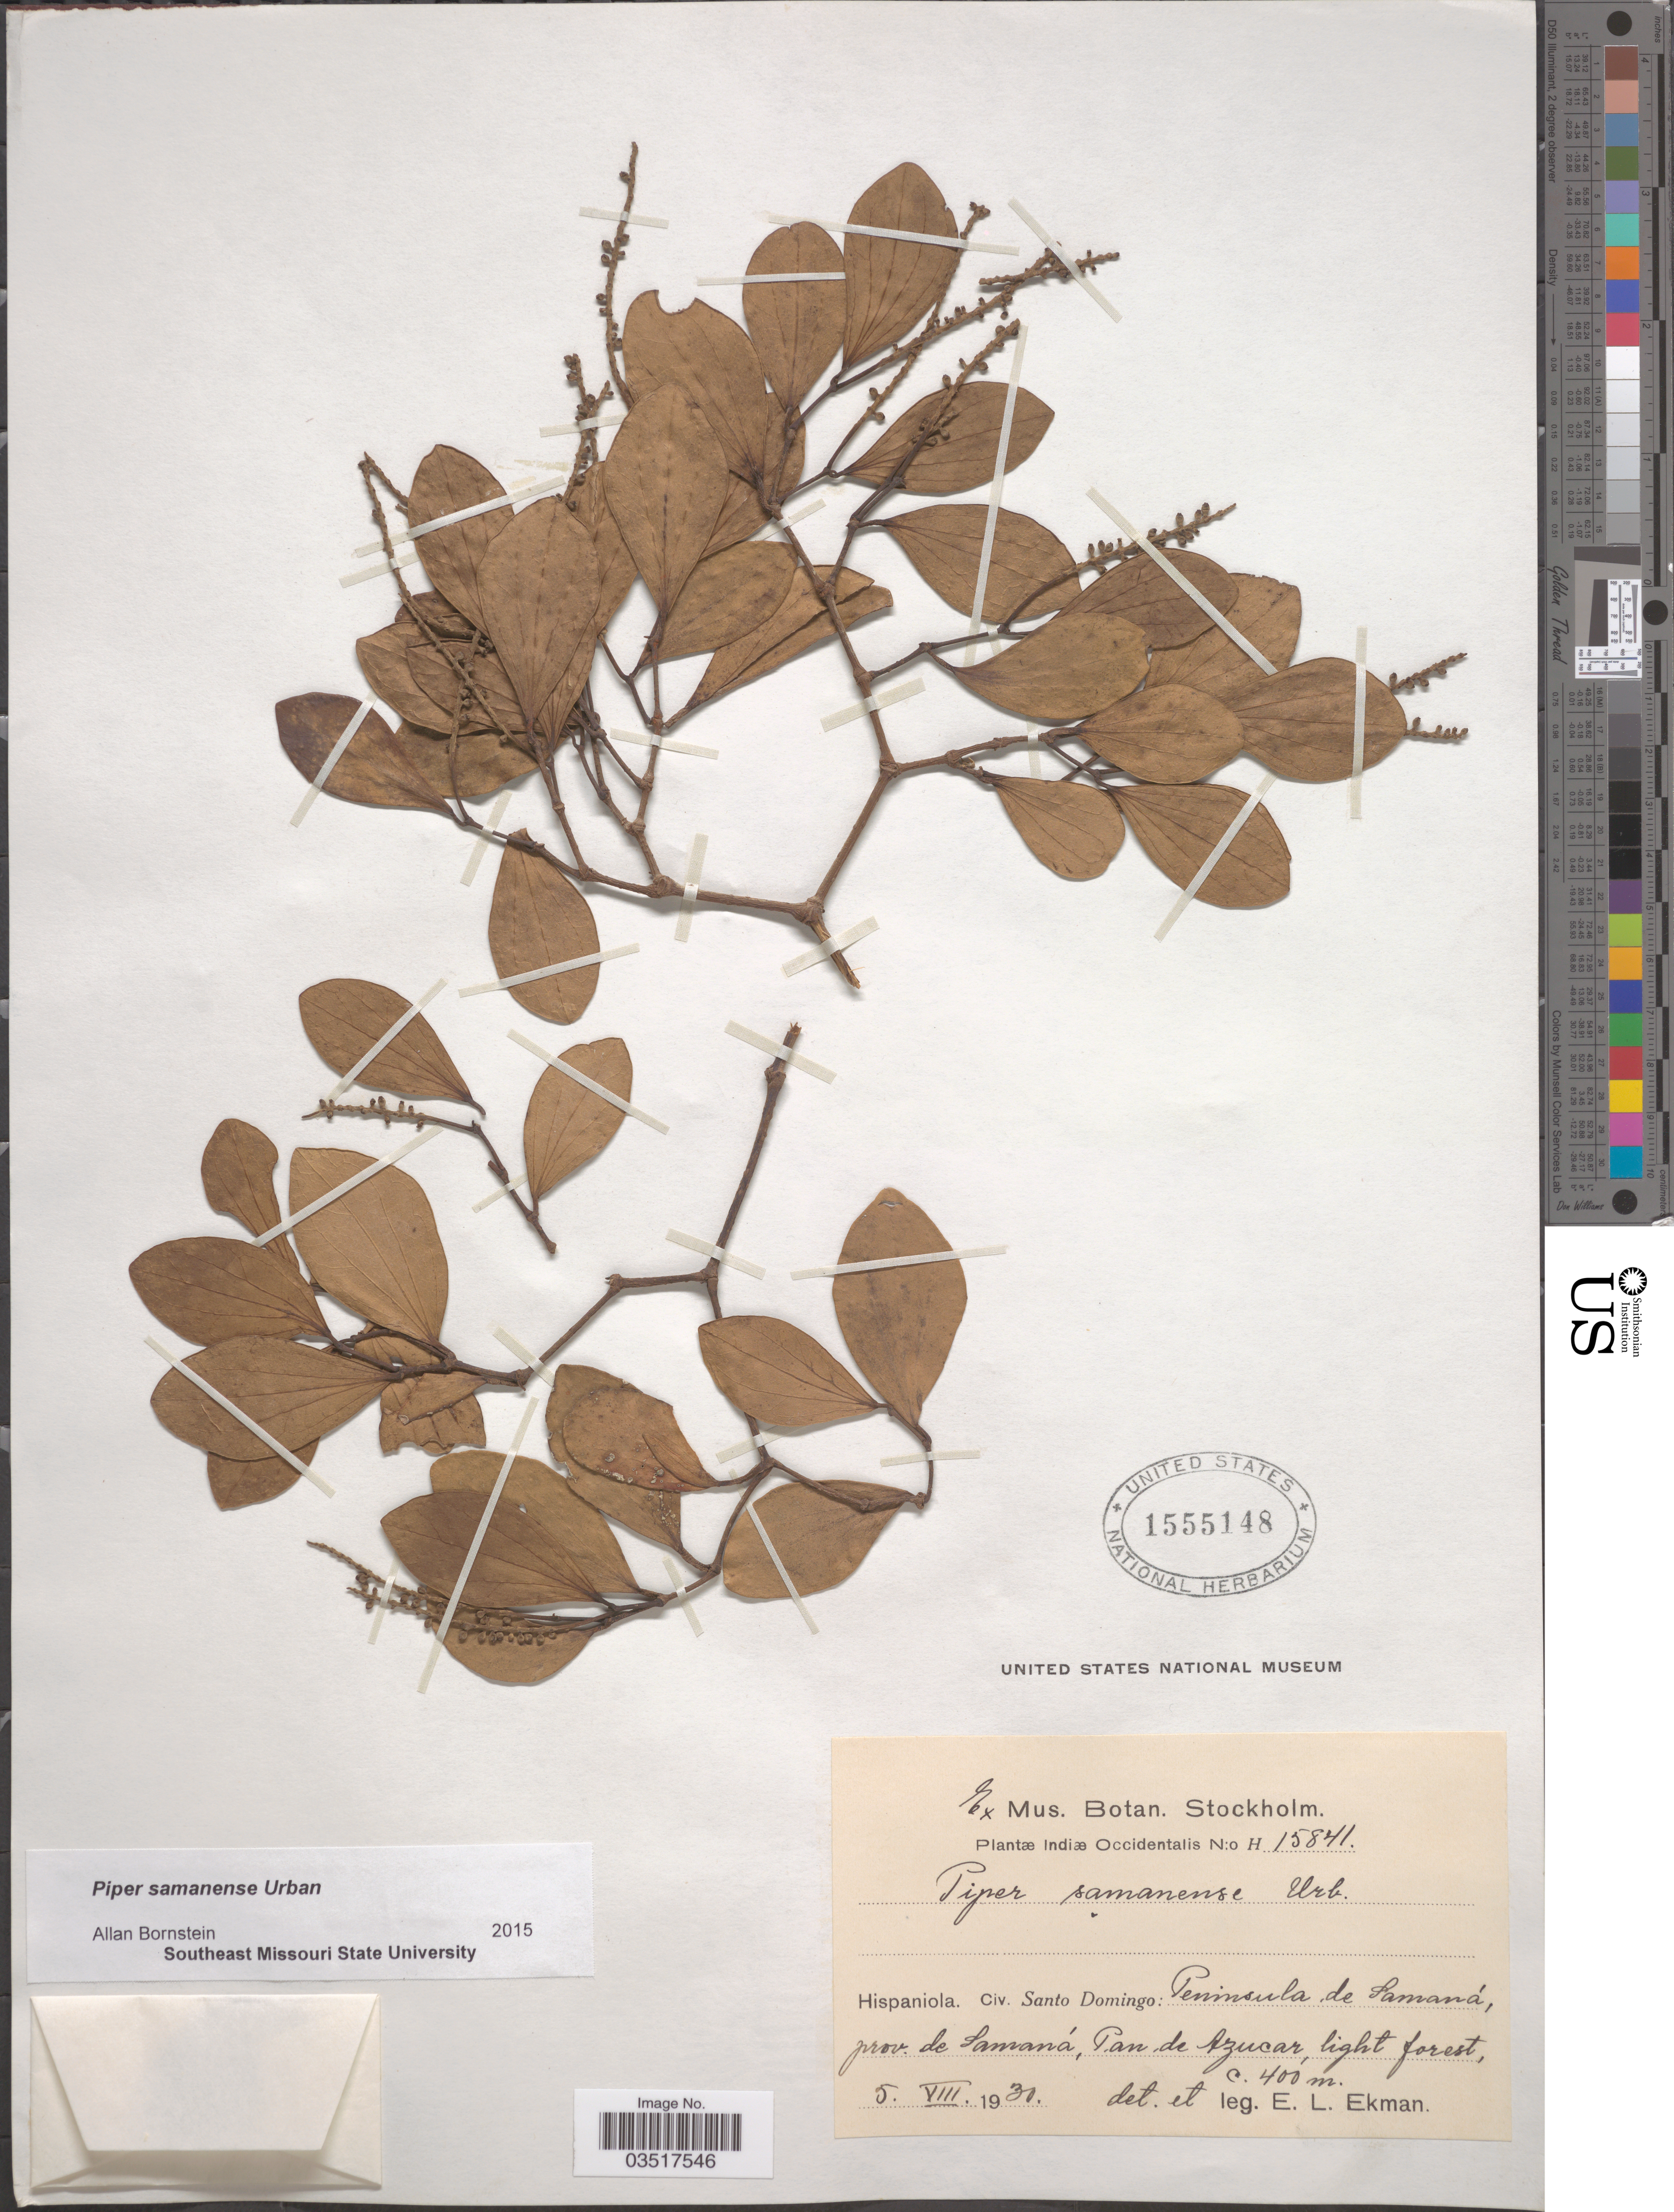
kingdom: Plantae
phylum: Tracheophyta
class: Magnoliopsida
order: Piperales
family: Piperaceae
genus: Piper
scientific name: Piper samanense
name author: Urb.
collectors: E. L. Ekman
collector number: H15841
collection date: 1930-08-05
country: Dominican Republic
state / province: Samaná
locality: Indiæ Occidentalis. Hispaniola. Civ. Santo Domingo: Peninsula de Samaná, Pan de Azucar.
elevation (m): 400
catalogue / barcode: US 1555148